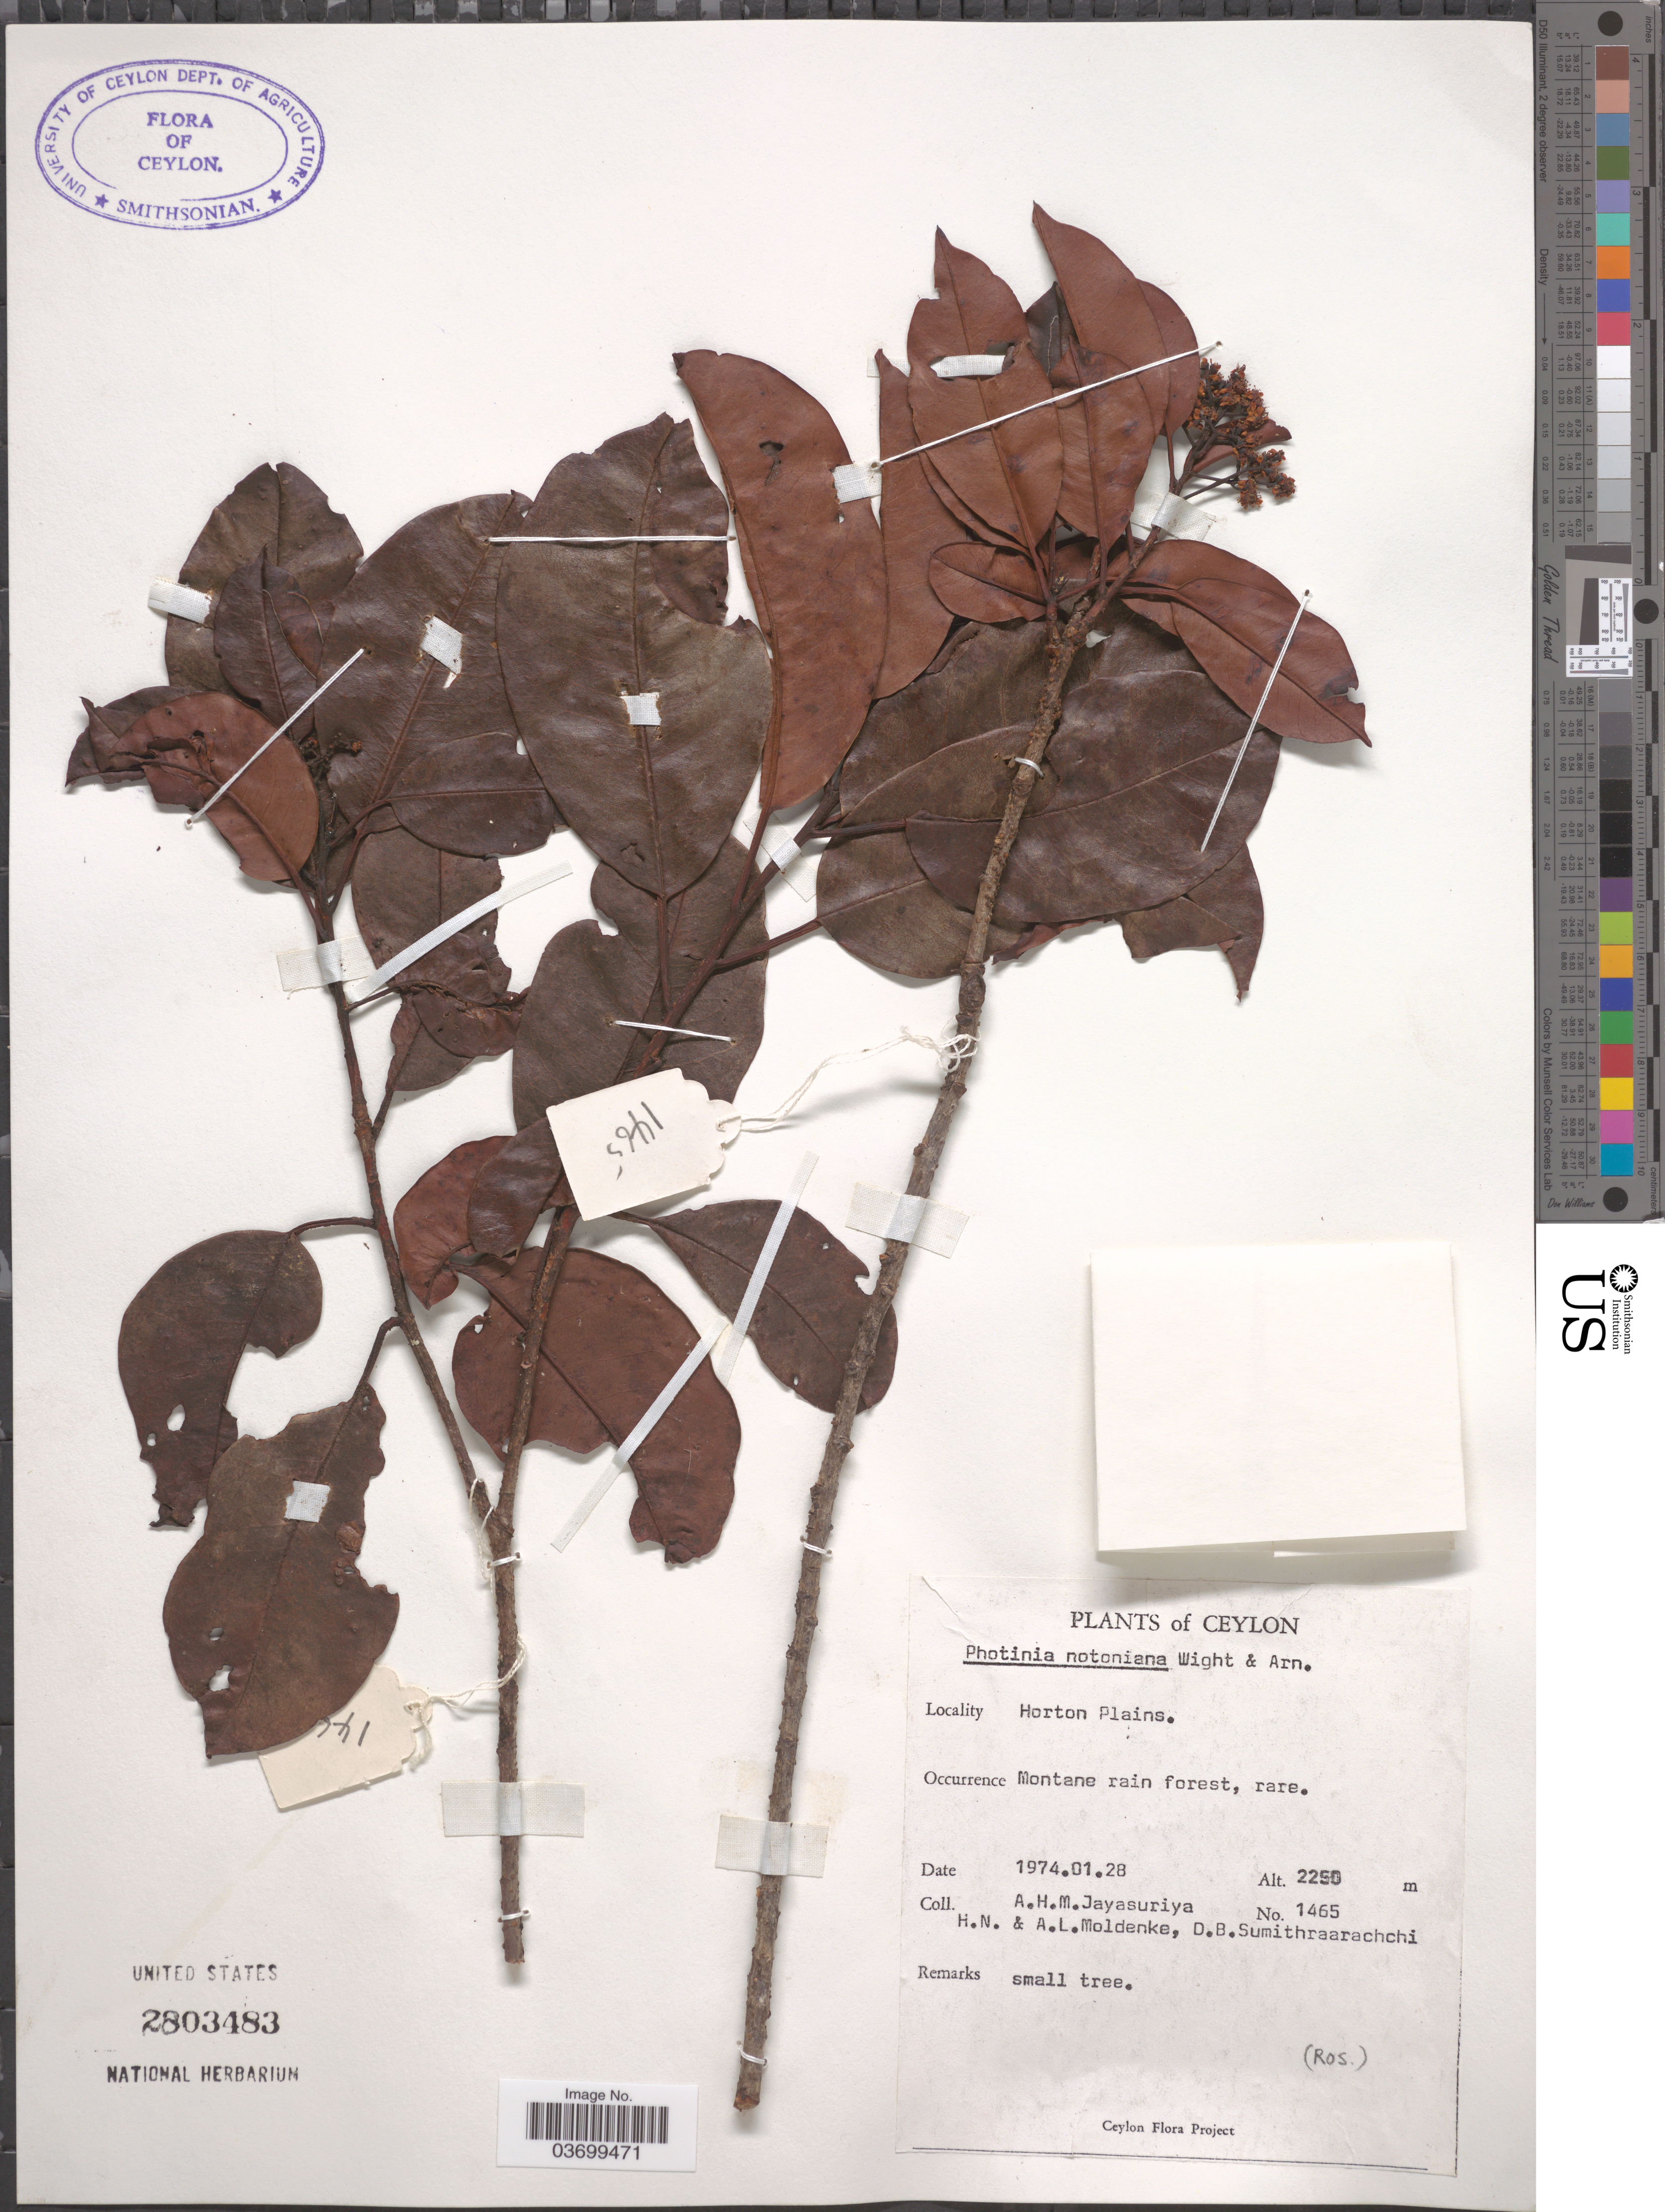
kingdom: Plantae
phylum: Tracheophyta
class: Magnoliopsida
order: Rosales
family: Rosaceae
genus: Photinia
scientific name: Photinia notoniana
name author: Wight & Arn.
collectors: A. H. Jayasuriya, H. N. Moldenke, A. L. Moldenke & D. B. Sumithraarachchi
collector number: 1465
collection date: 1974-01-28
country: Sri Lanka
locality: Ceylon. Horton Plains.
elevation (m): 2250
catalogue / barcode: US 2803483